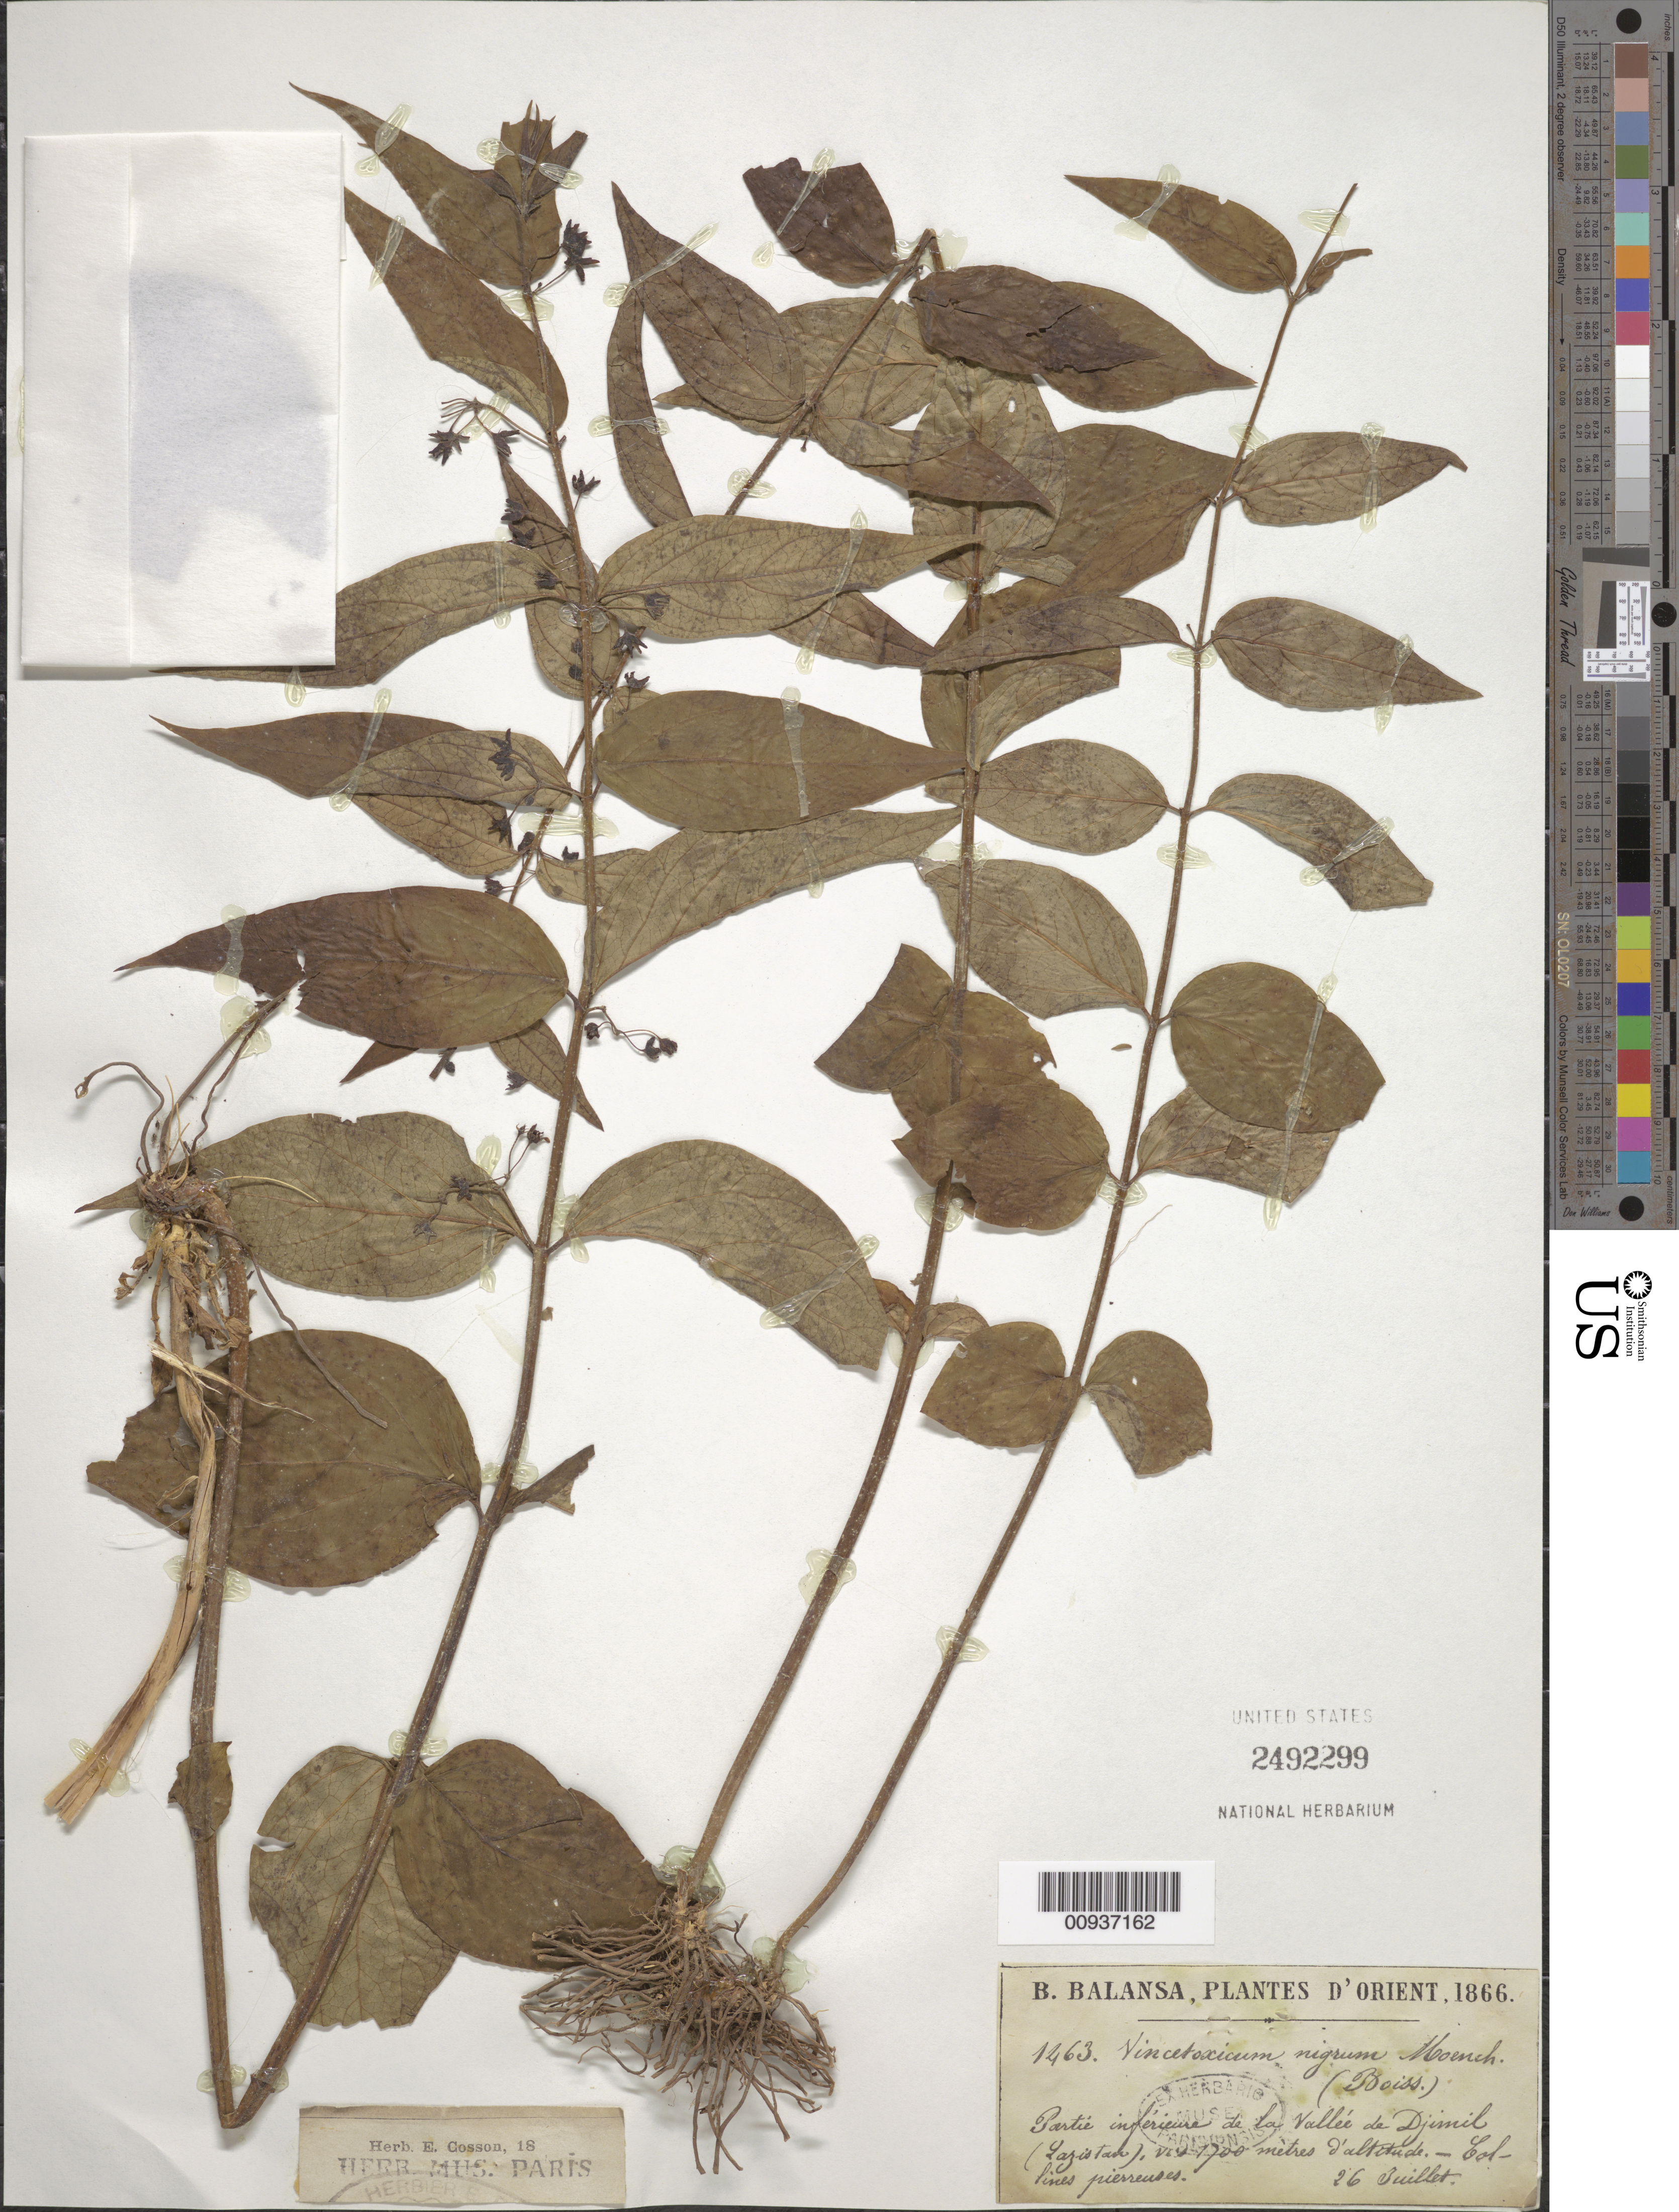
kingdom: Plantae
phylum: Tracheophyta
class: Magnoliopsida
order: Gentianales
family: Apocynaceae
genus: Cynanchum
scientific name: Cynanchum nigrum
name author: L.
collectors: B. Balansa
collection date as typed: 26 Jul 1866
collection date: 1866-07-26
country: Turkey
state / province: Rize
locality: Partie inferieure de La Valle de Djimil (La[z]istan)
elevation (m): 1700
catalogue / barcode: US 2492299